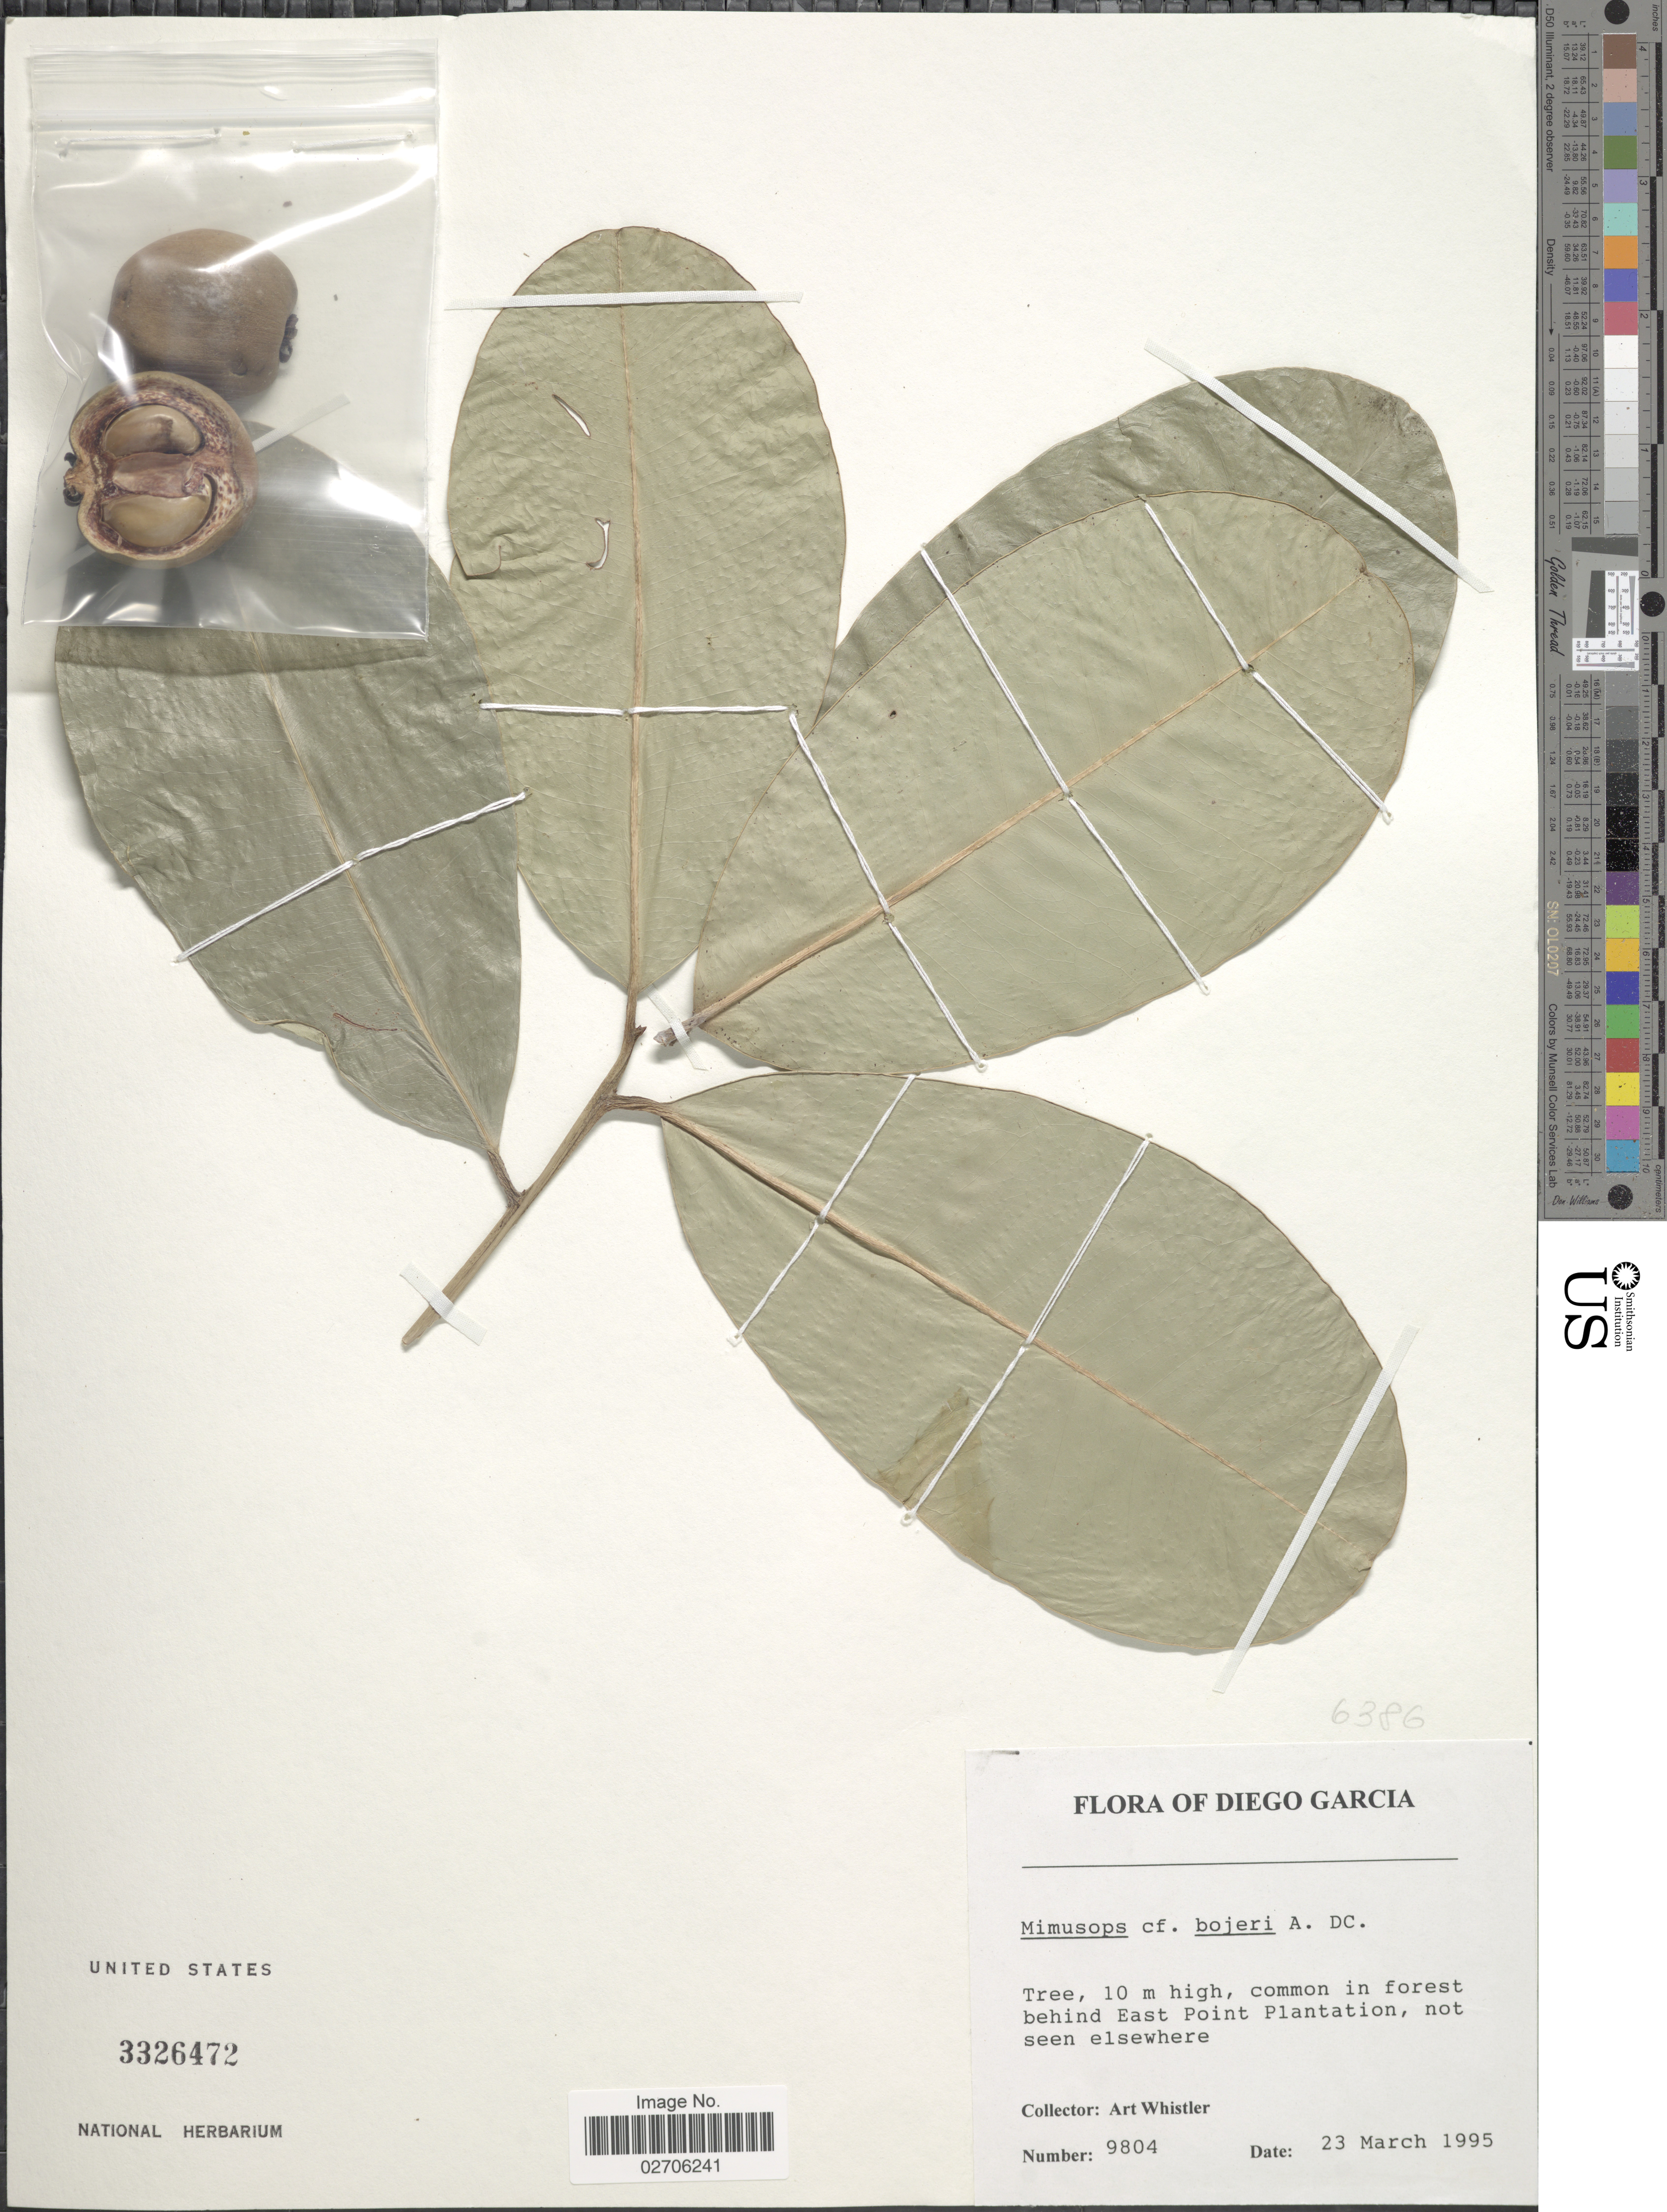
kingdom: Plantae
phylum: Tracheophyta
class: Magnoliopsida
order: Ericales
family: Sapotaceae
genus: Mimusops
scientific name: Mimusops andamanensis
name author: King & Gamble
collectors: A. Whistler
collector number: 9804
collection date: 1995-03-23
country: British Indian Ocean Territory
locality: Diego Garcia. Behind East Point Plantation.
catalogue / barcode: US 3326472